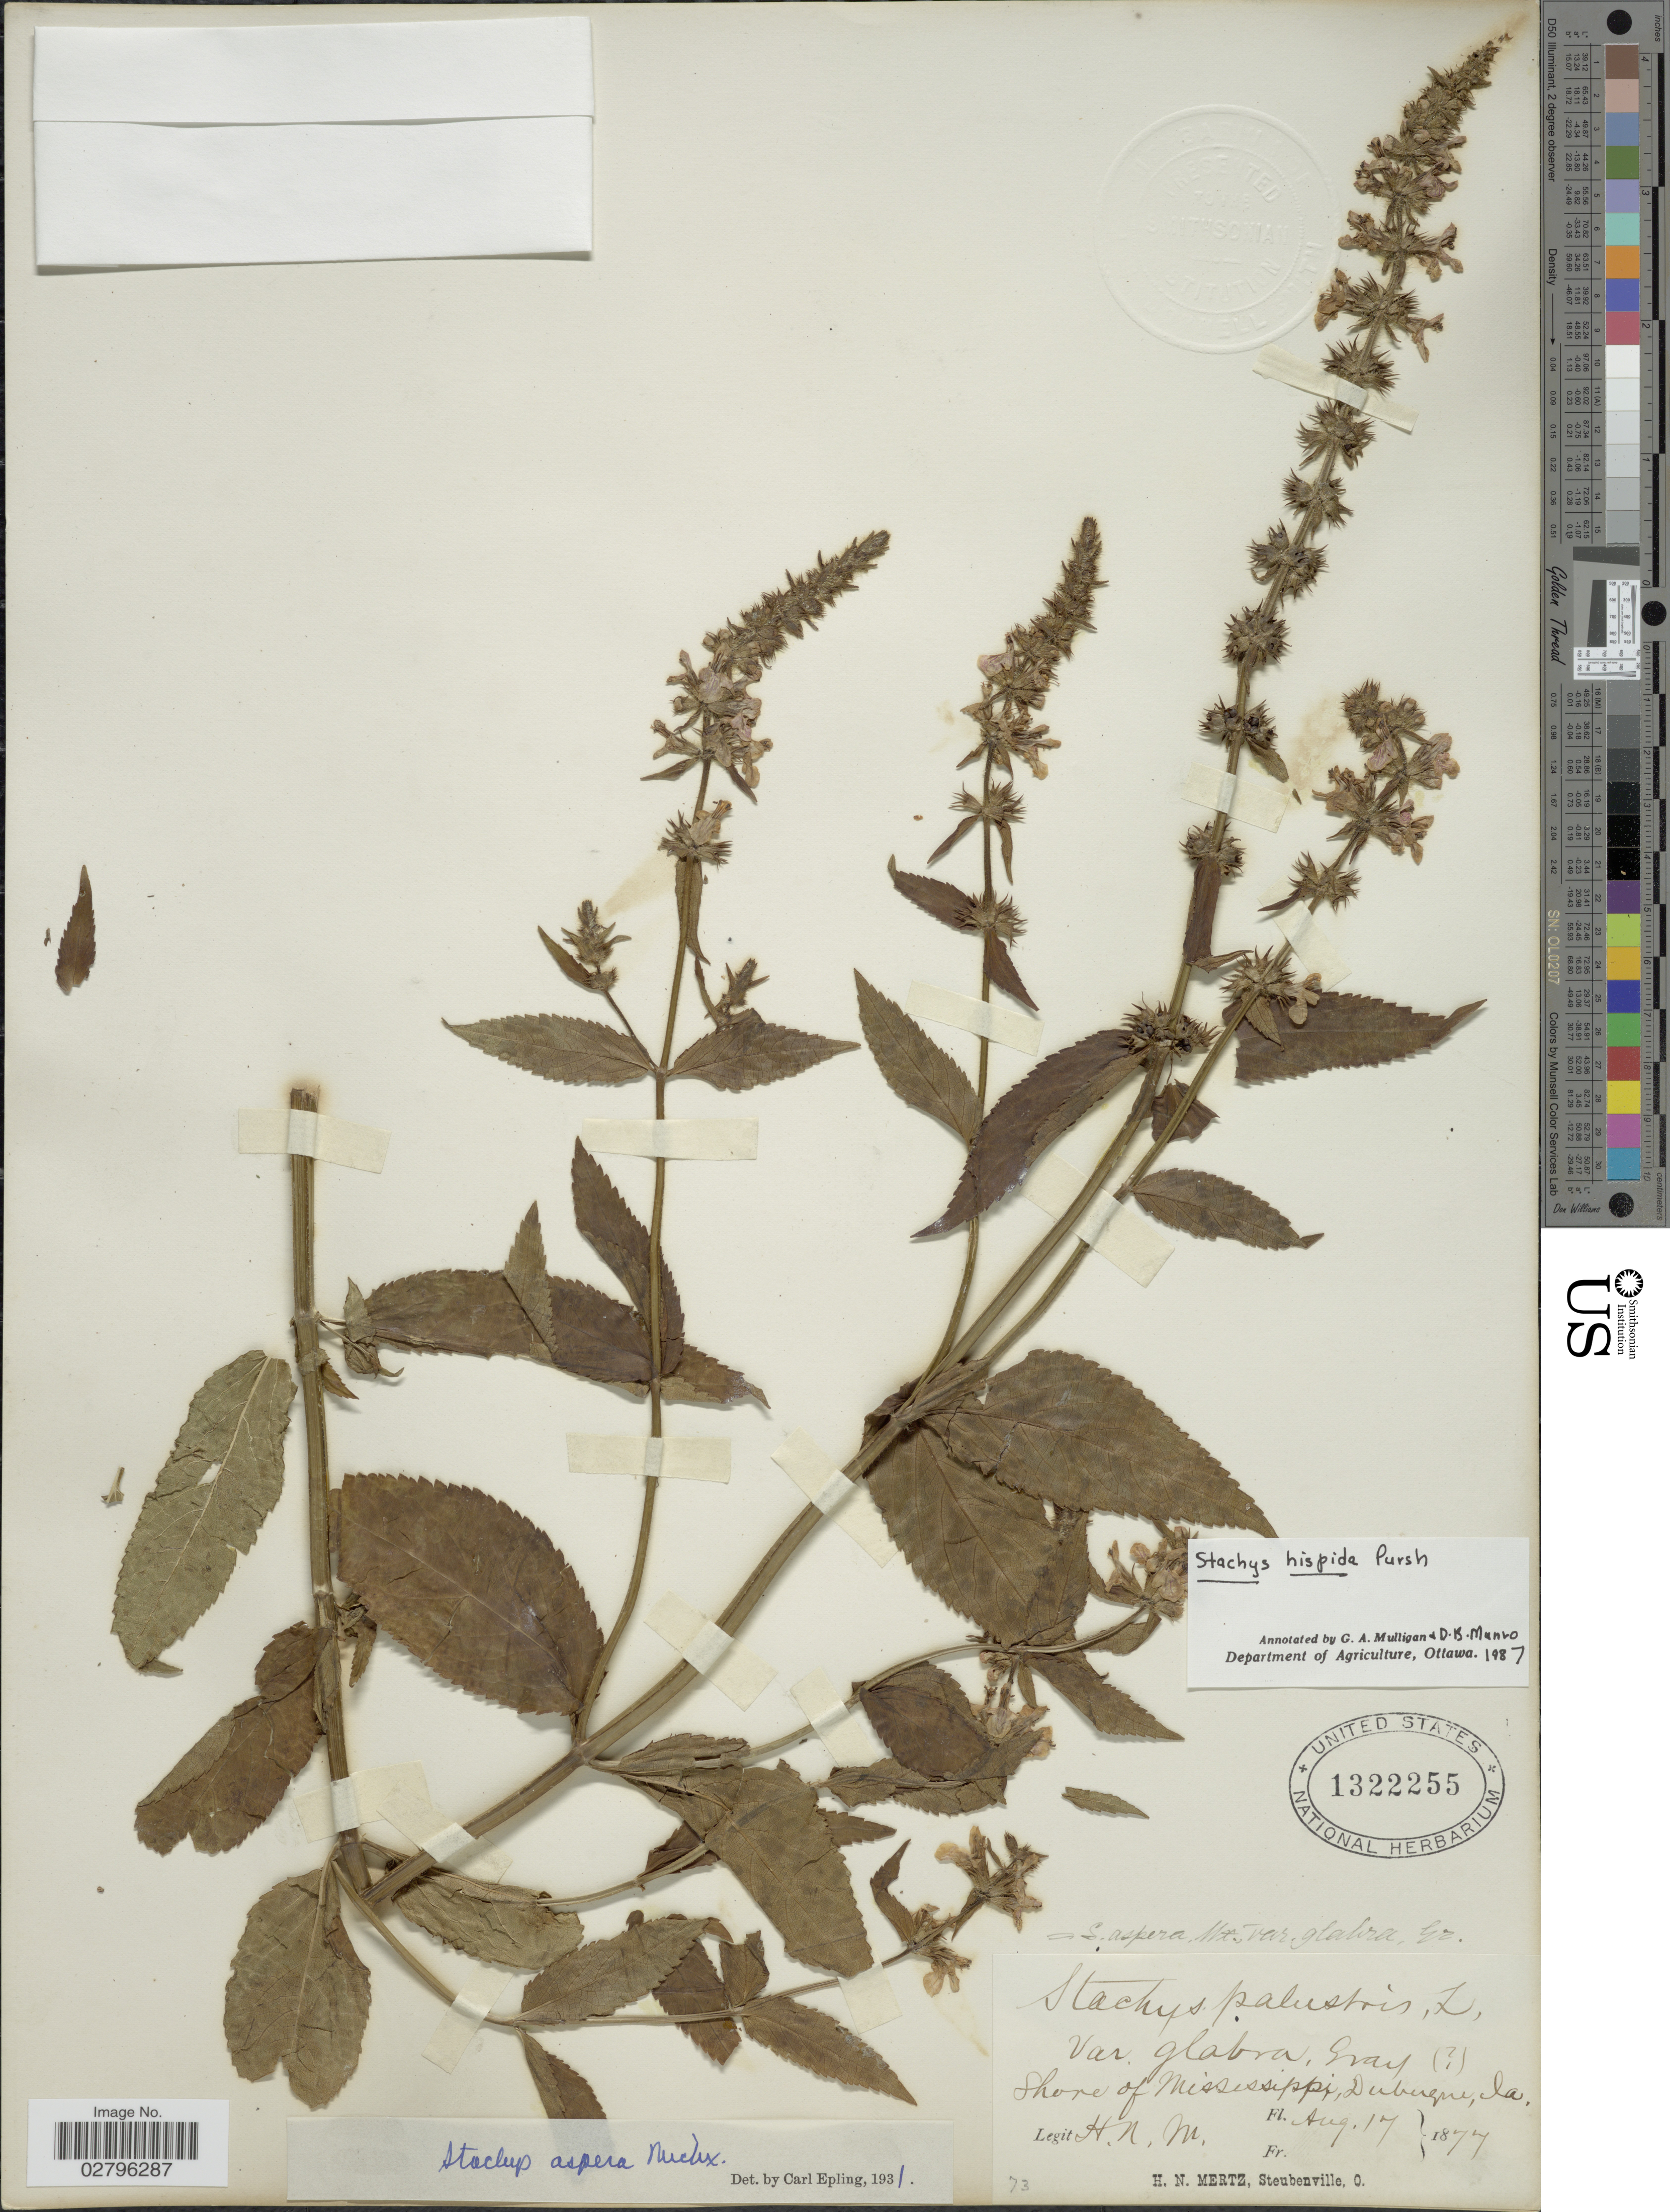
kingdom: Plantae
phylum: Tracheophyta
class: Magnoliopsida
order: Lamiales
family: Lamiaceae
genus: Stachys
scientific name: Stachys hispida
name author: Pursh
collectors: H. Mertz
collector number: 73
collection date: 1877-08-17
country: United States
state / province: Georgia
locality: Shore of Mississippi, Dubuque, Ga.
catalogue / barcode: US 1322255